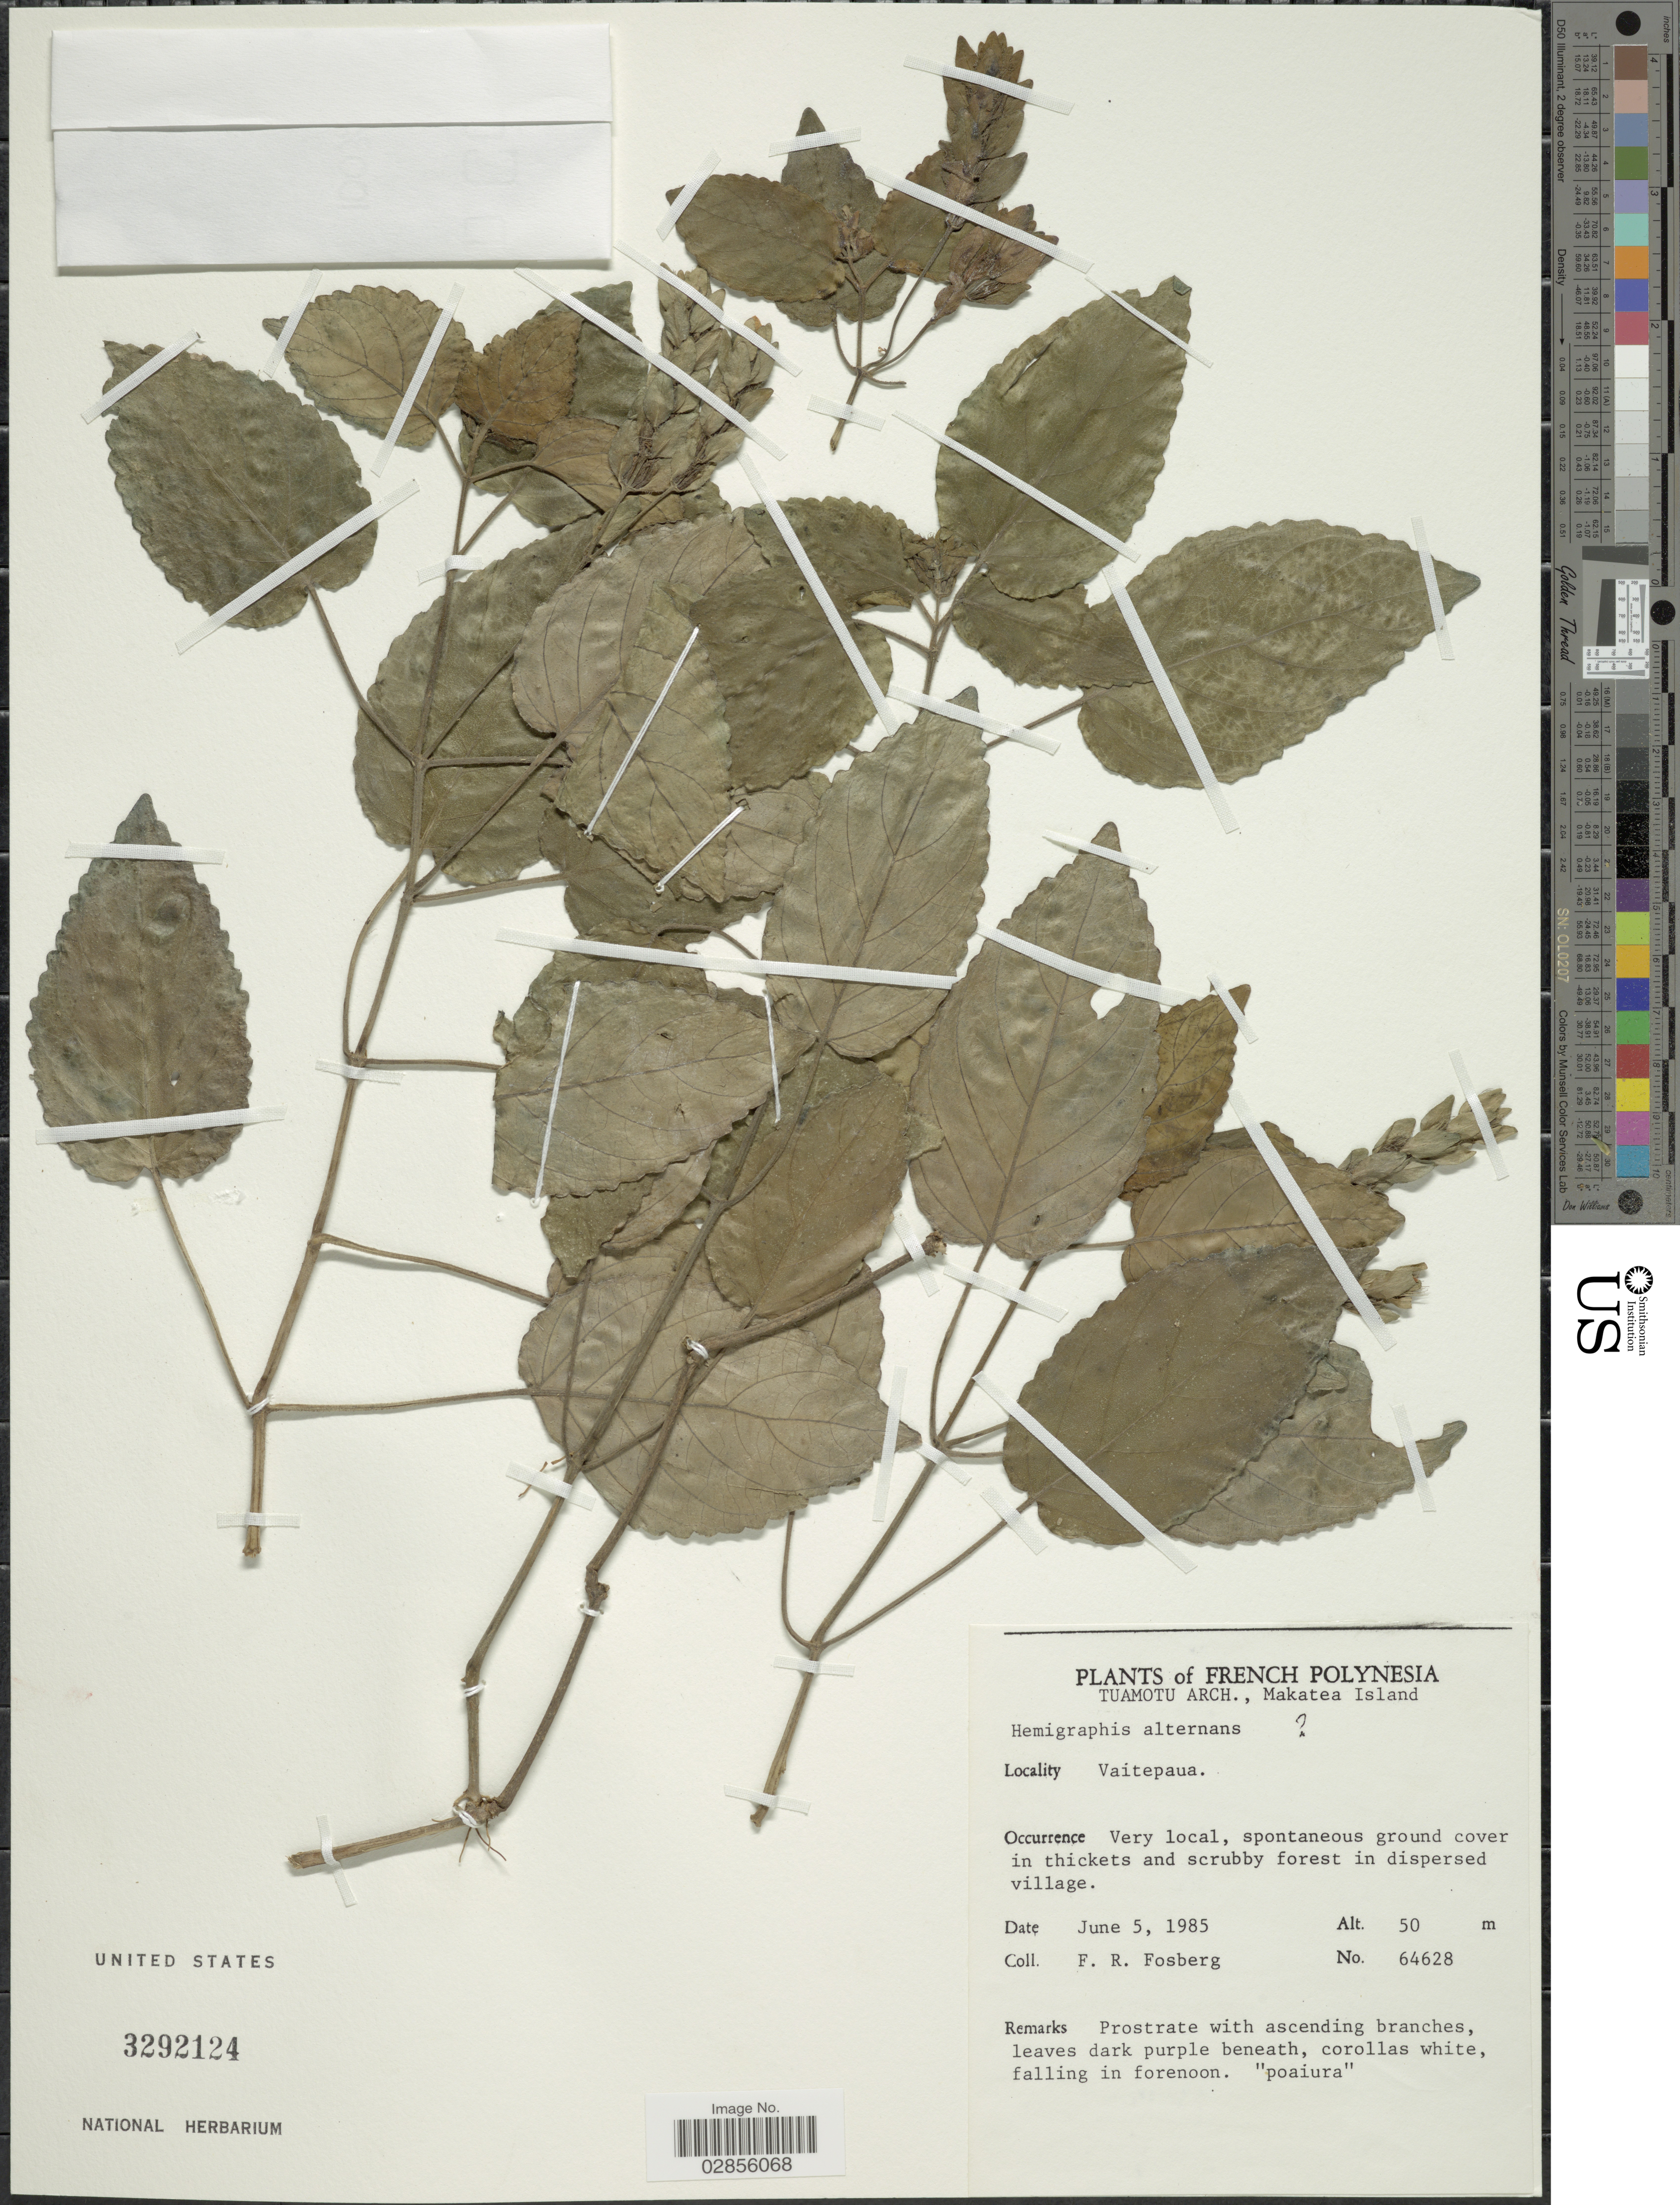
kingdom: Plantae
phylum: Tracheophyta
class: Magnoliopsida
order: Lamiales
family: Acanthaceae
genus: Strobilanthes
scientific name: Strobilanthes alternata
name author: (Burm. f.) Moylan ex J.R.I. Wood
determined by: Wagner, W. L., (BOT), Smithsonian Institution - National Museum of Natural History (UNITED STATES)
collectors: F. R. Fosberg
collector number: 64628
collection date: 1985-06-05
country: French Polynesia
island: Makatea [Aurora]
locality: Tuamotu Arch., Makatea Island. Vaitepaua.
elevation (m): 50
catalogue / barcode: US 3292124